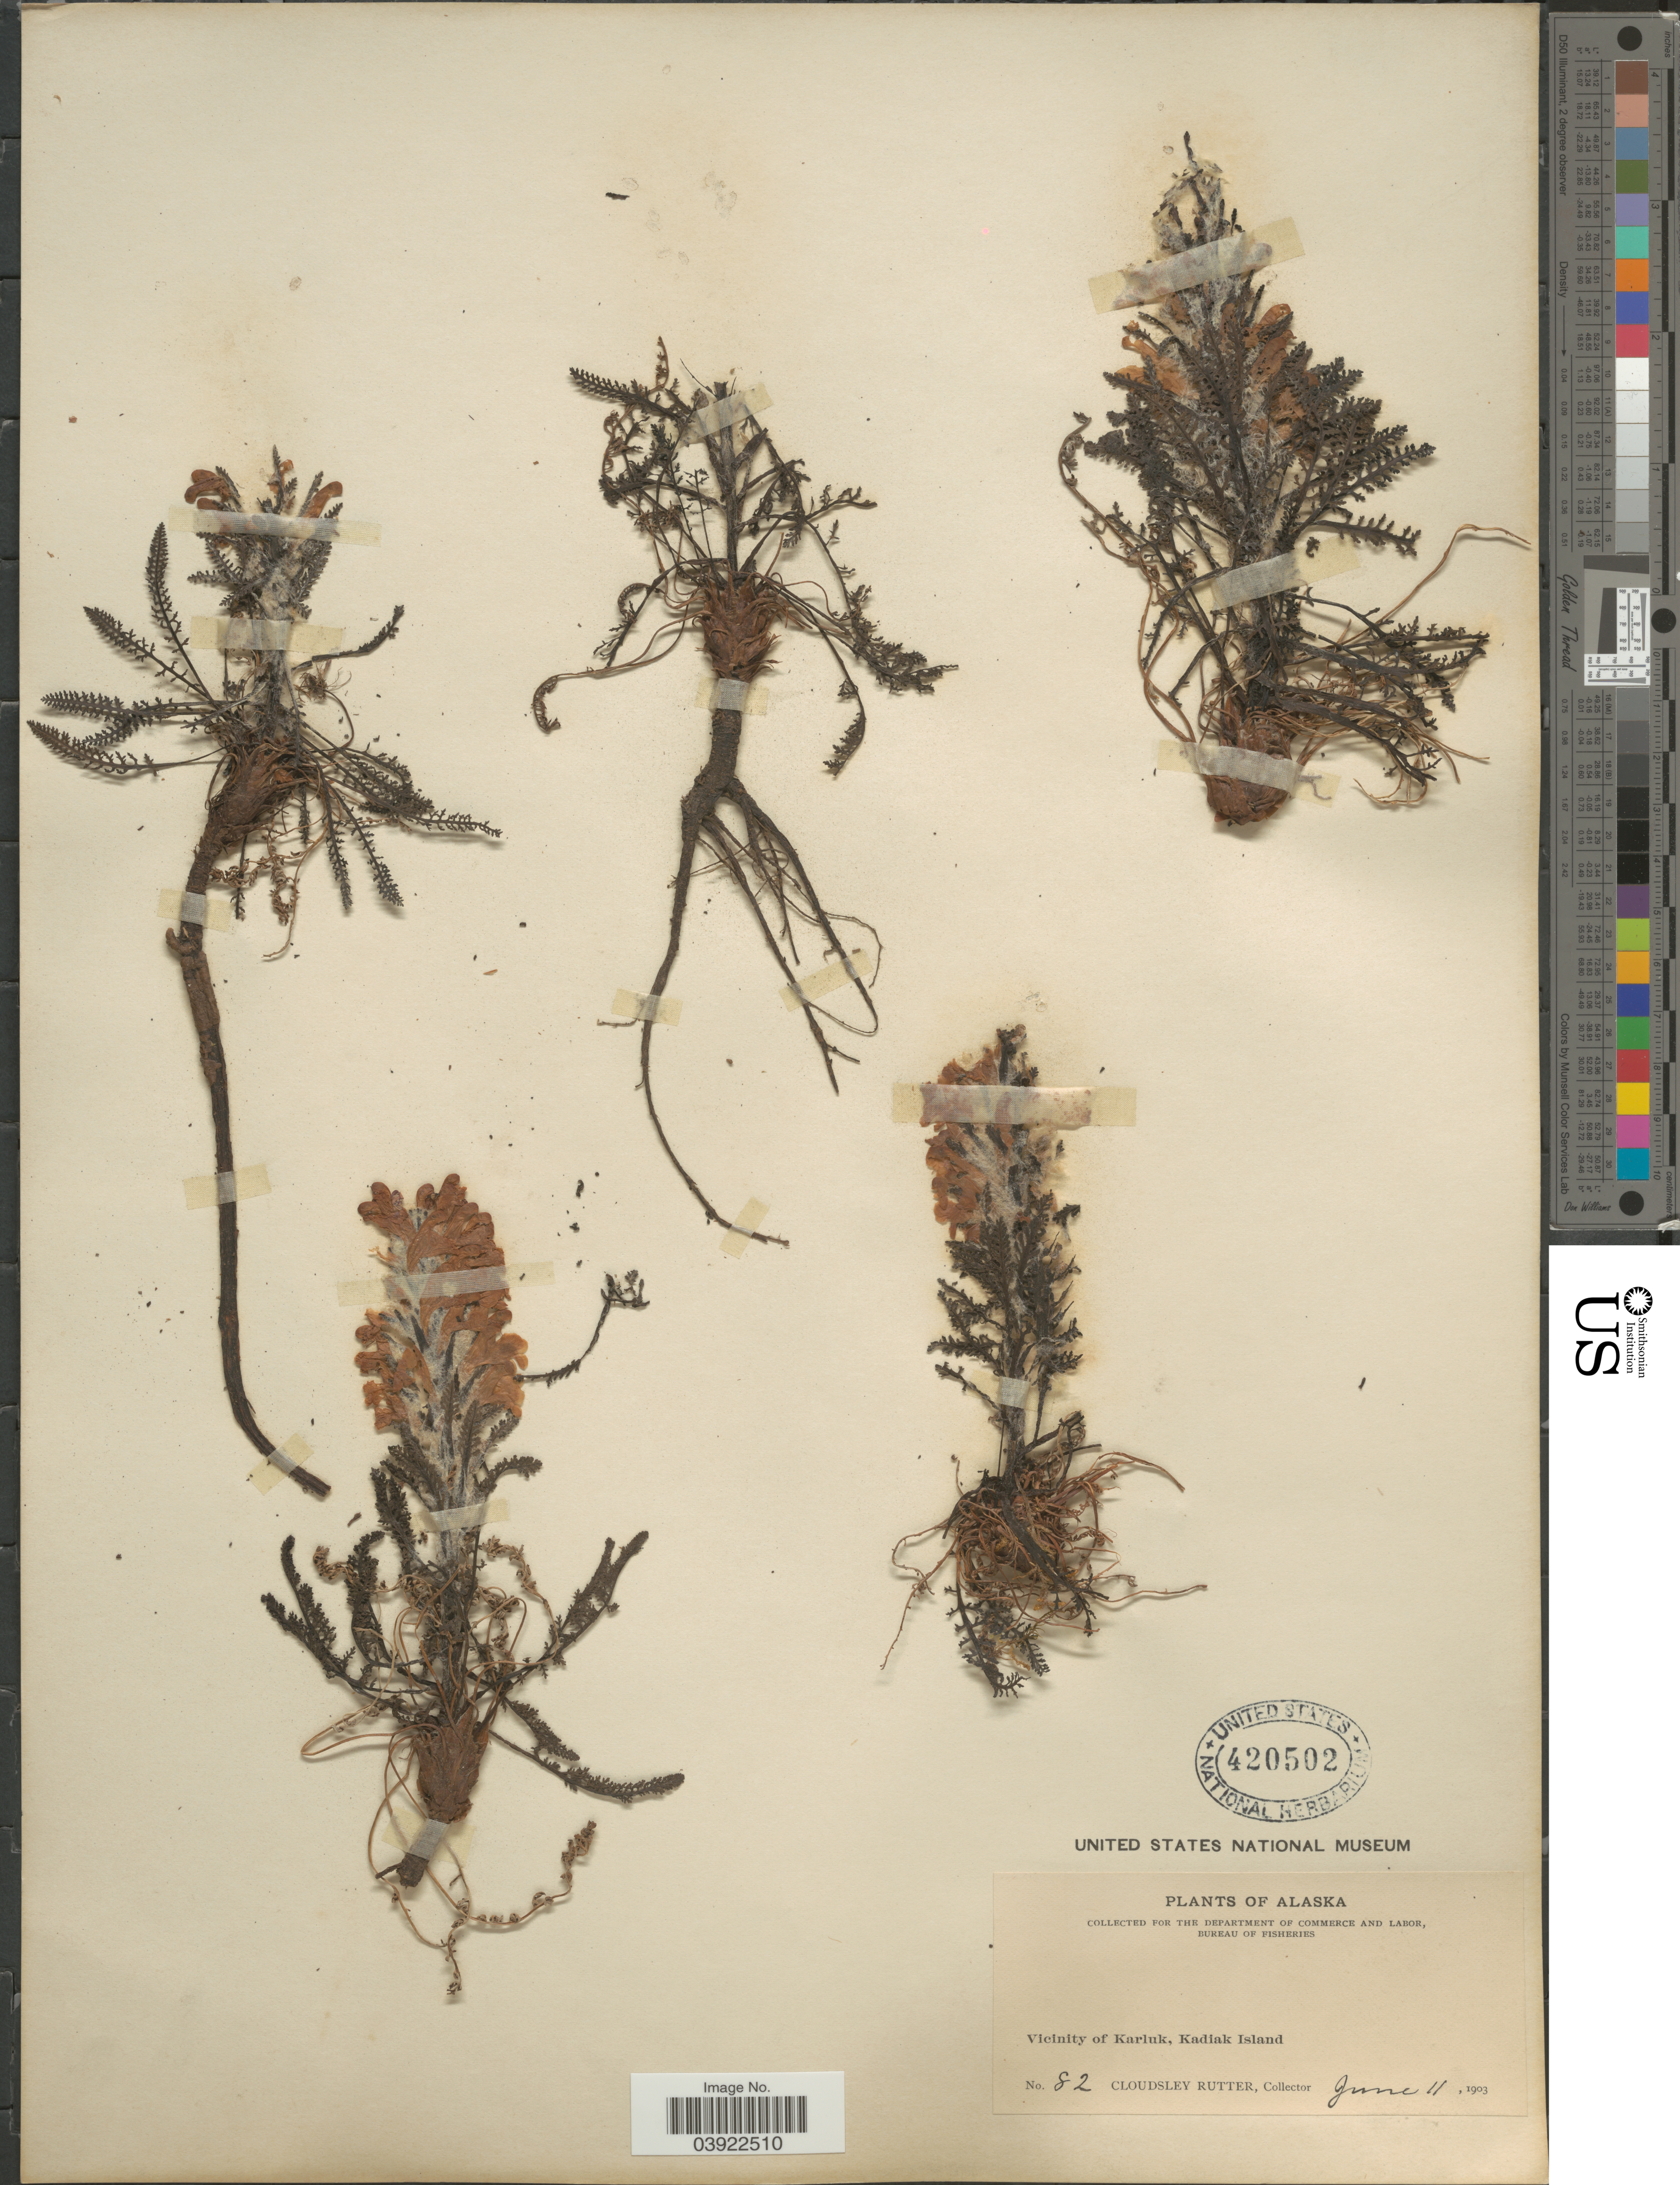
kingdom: Plantae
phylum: Tracheophyta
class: Magnoliopsida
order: Lamiales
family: Orobanchaceae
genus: Pedicularis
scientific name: Pedicularis lanata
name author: Willd. ex Cham. & Schltdl.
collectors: C. Rutter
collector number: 82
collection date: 1903-06-11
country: United States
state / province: Alaska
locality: Vicinity of Karluk, Kadiak Island.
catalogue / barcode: US 420502